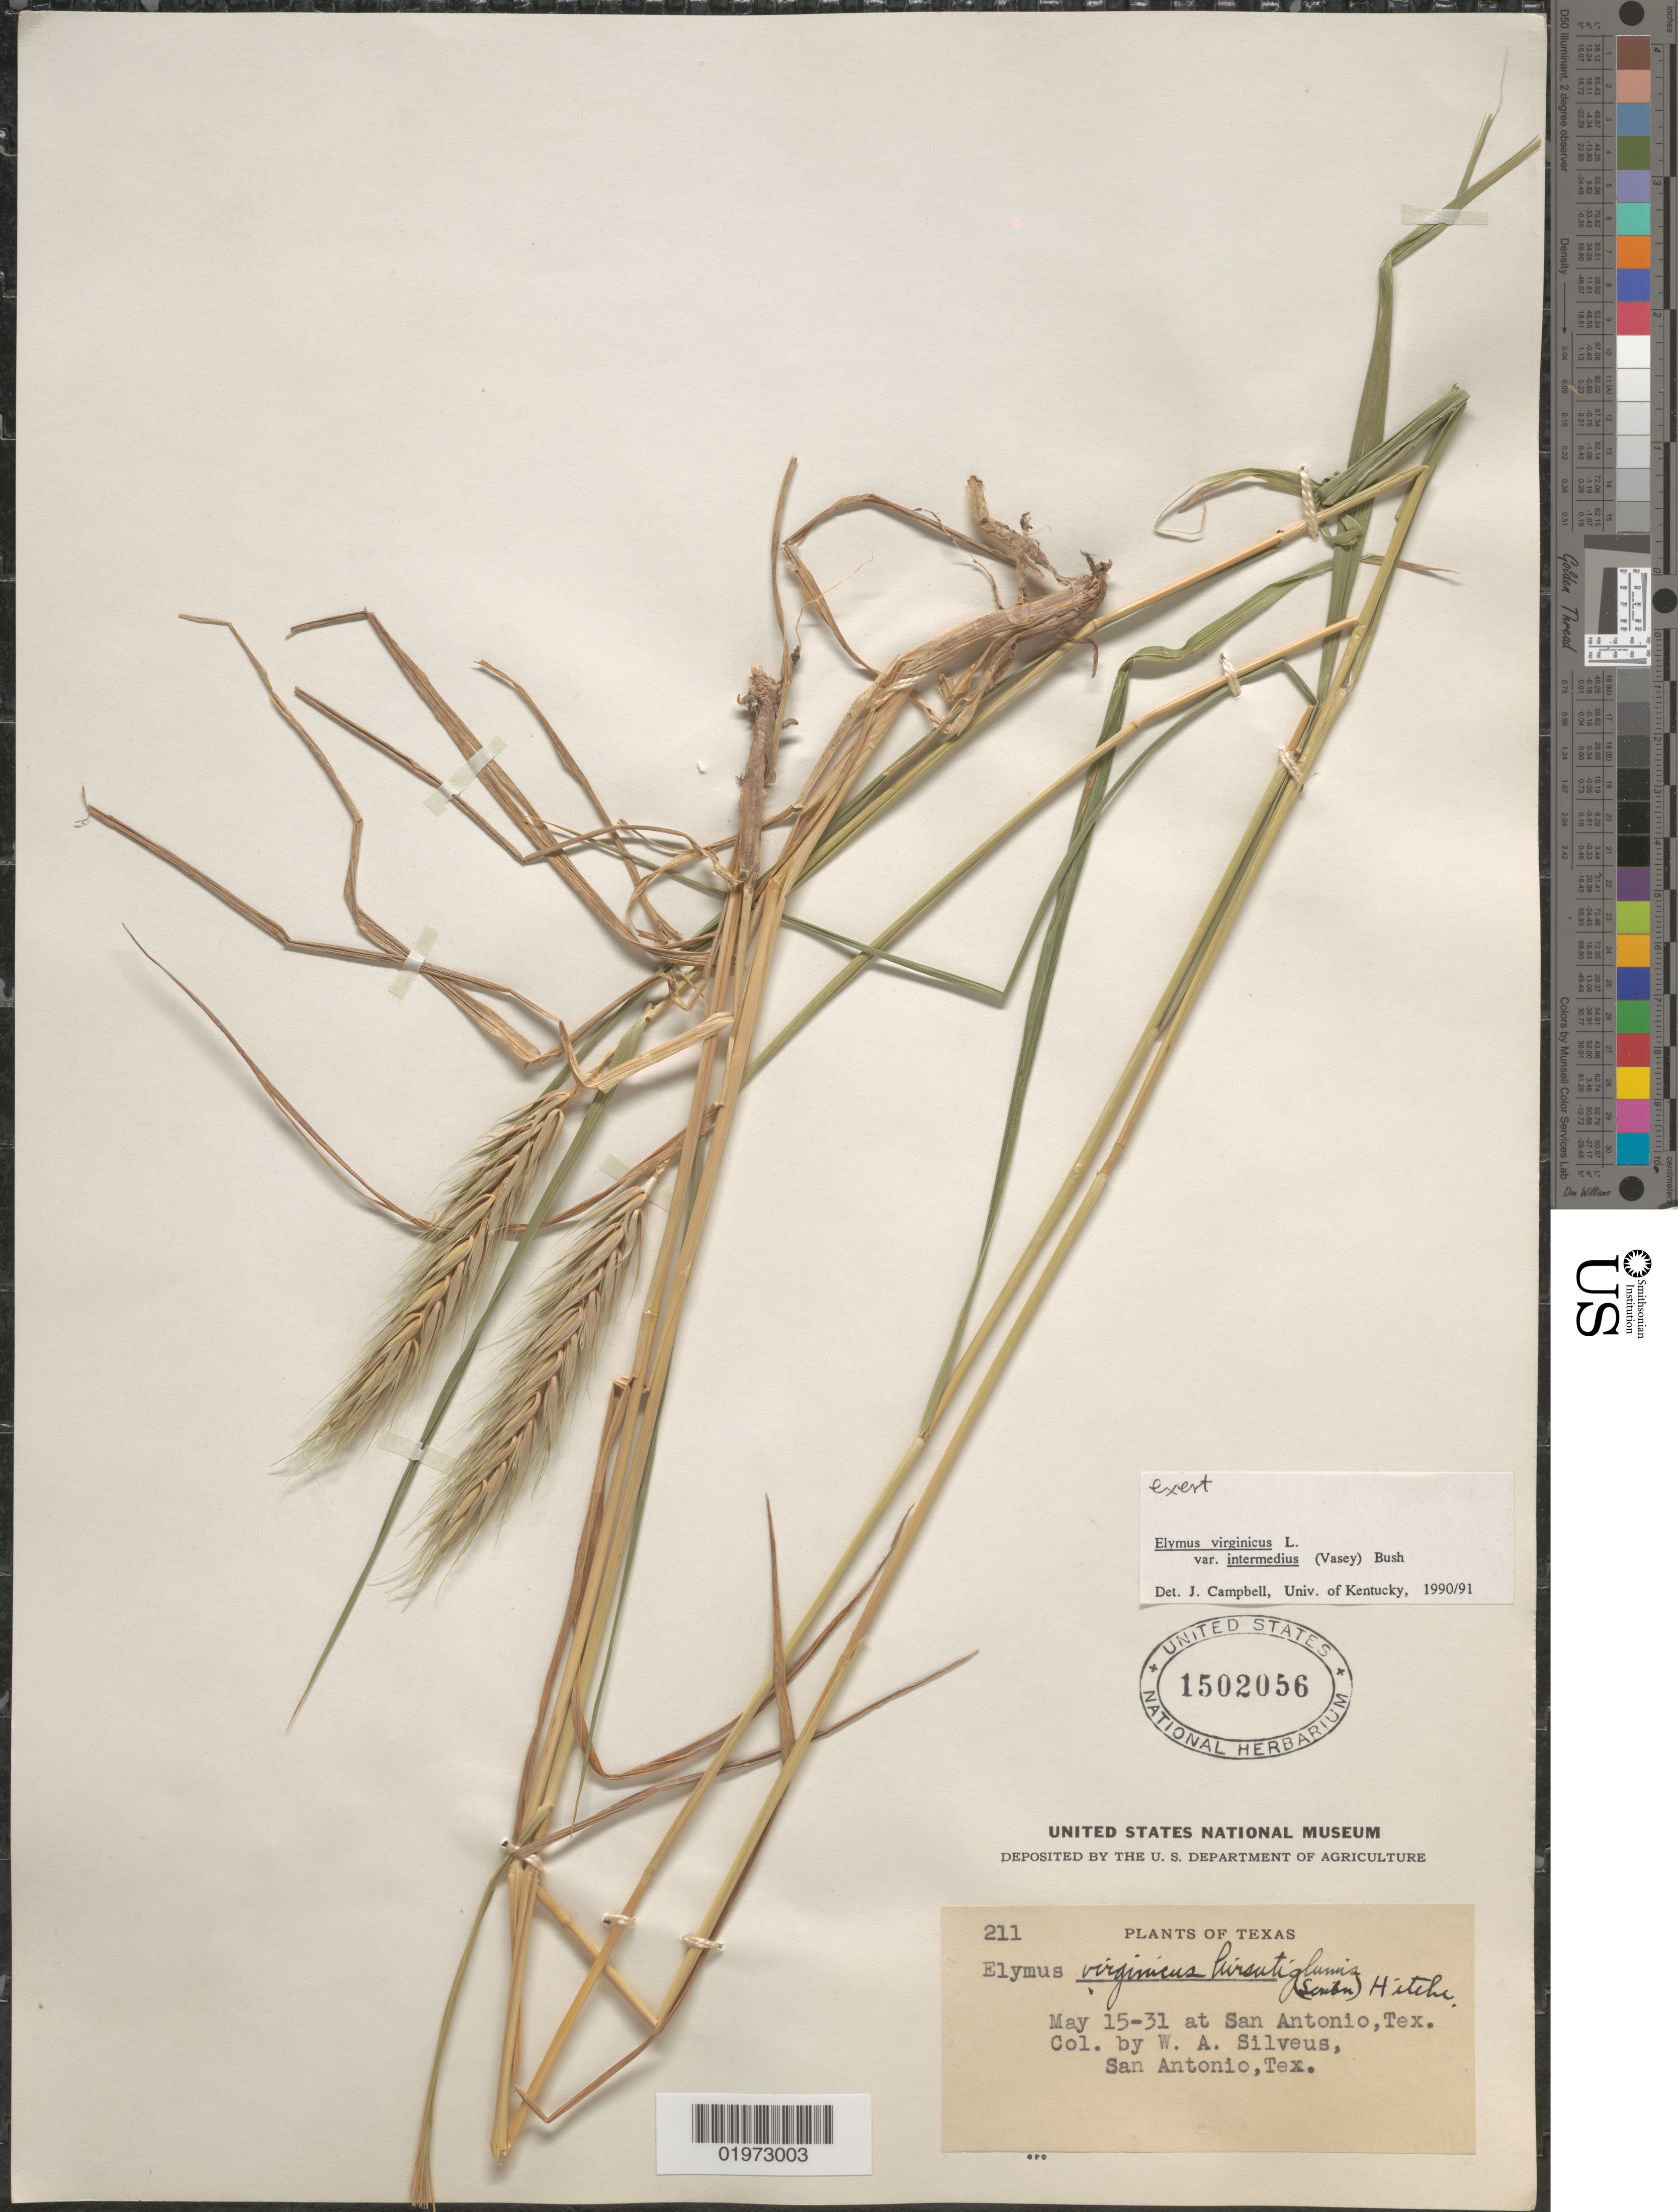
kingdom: Plantae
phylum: Tracheophyta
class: Liliopsida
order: Poales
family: Poaceae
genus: Elymus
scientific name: Elymus virginicus var. intermedius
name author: L.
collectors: W. Silveus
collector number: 211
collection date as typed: Transcribed d/m/y: 15/5/31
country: United States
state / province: Texas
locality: At San Antonio.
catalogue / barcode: US 1502056